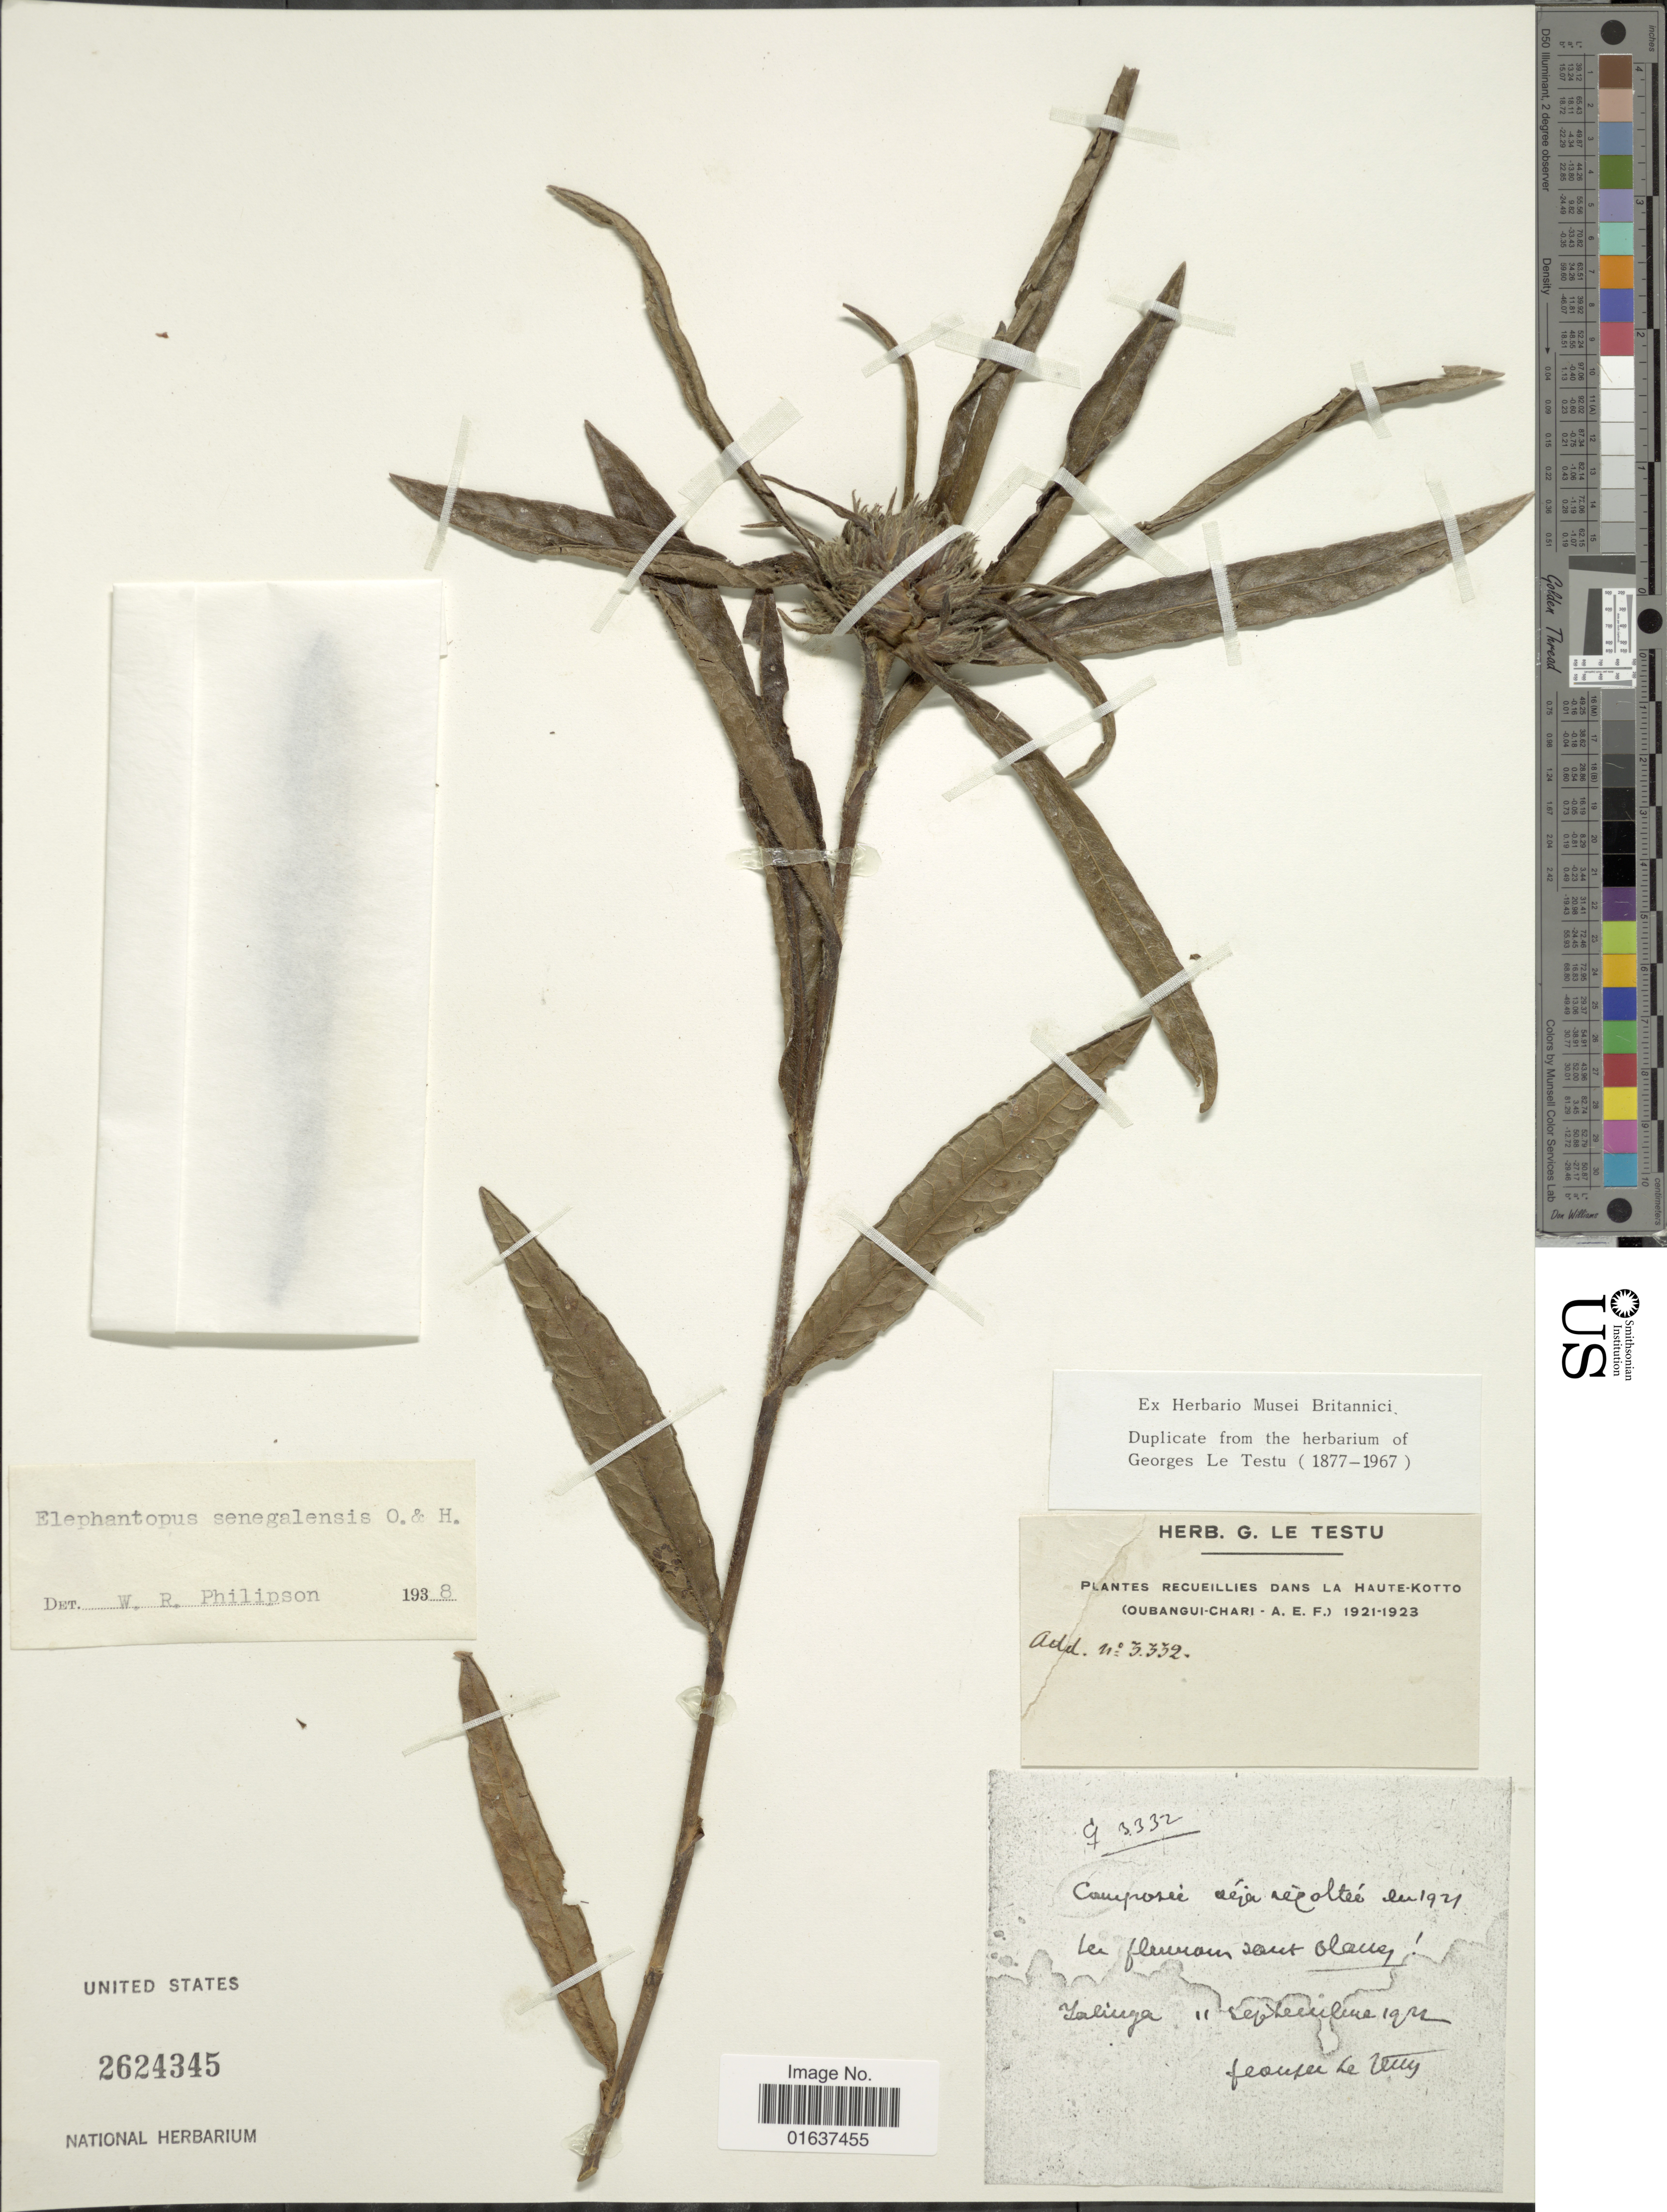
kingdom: Plantae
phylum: Tracheophyta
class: Magnoliopsida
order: Asterales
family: Asteraceae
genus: Elephantopus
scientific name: Elephantopus senegalensis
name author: (Klatt) Oliv. & Hiern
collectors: G. Le Testu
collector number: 3332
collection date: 1914-09-11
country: Central African Republic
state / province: Haute-Kotto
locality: Yalinga [interpreted]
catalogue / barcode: US 2624345